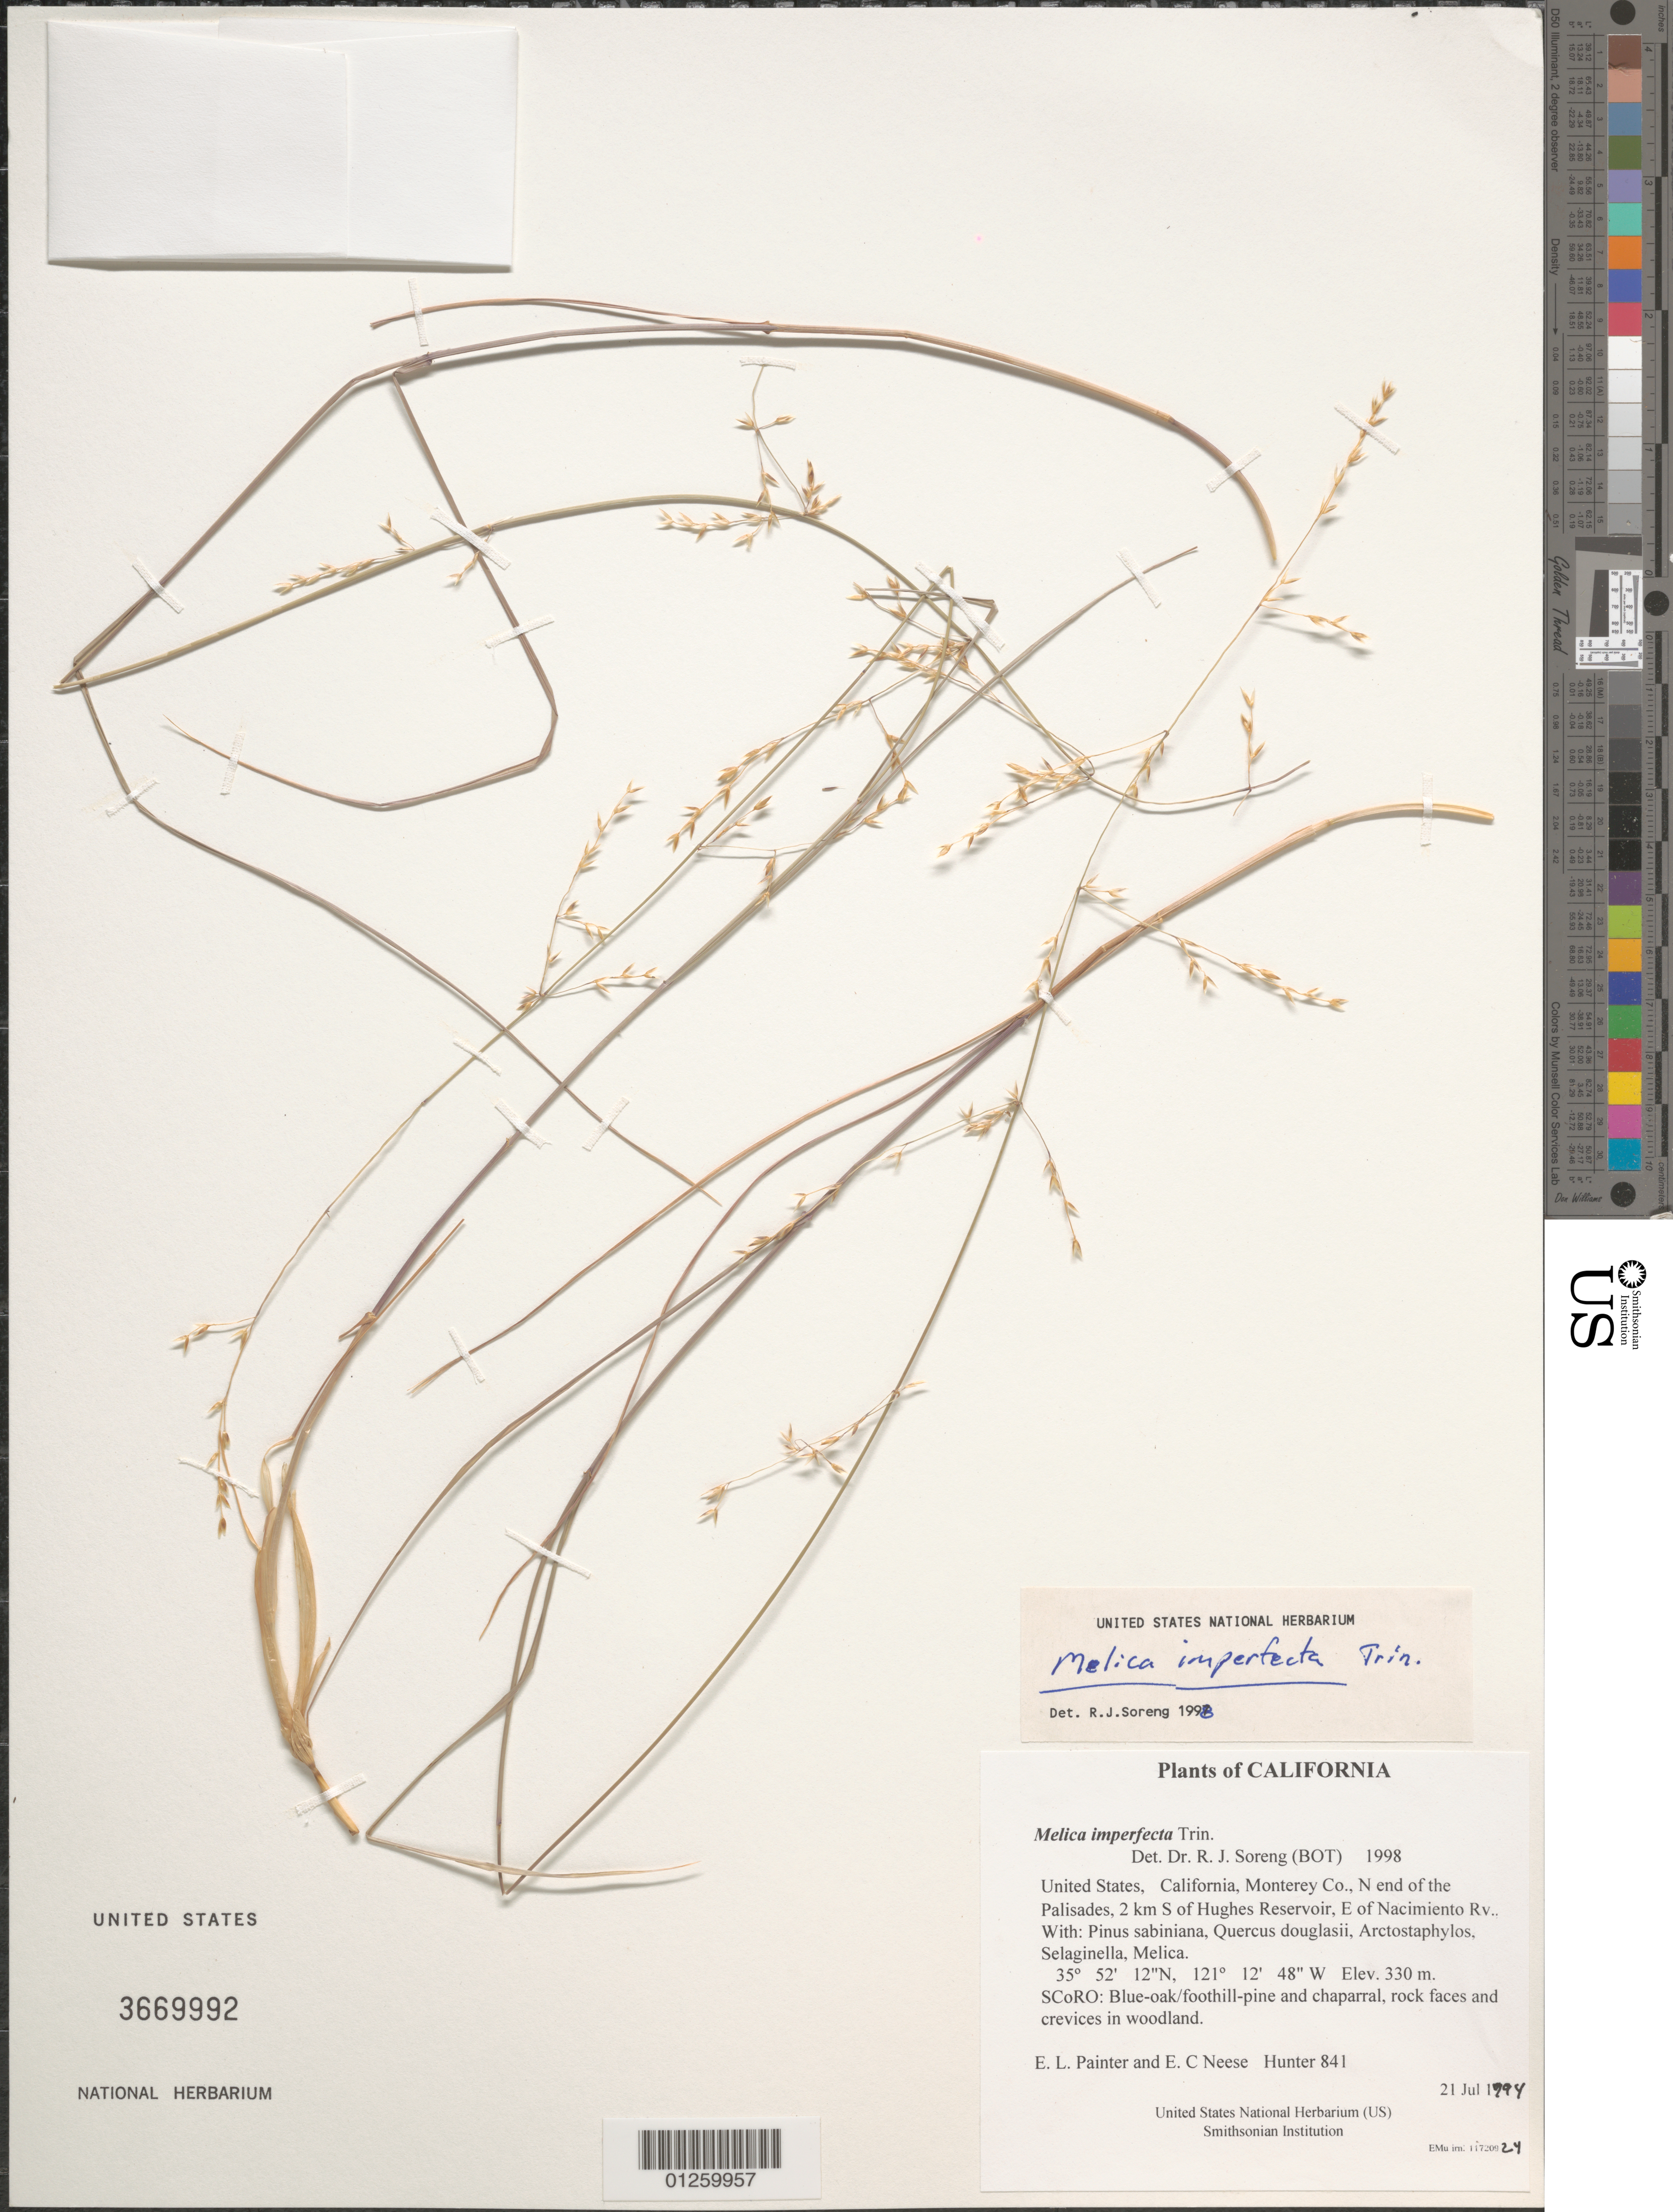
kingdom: Plantae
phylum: Tracheophyta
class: Liliopsida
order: Poales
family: Poaceae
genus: Melica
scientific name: Melica imperfecta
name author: Trin.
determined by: Soreng, Robert J., Research Associate (BOT), Smithsonian Institution - National Museum of Natural History (UNITED STATES)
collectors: E. L. Painter & E. C Neese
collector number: Fort Hunter Liggett 841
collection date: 1994-07-21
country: United States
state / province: California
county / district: Monterey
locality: N end of the Palisades, 2 km S of Hughes Reservoir, E of Nacimiento Rv.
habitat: SCoRO: Blue-oak/foothill-pine and chaparral, rock faces and crevices in woodland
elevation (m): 330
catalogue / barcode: US 3669992